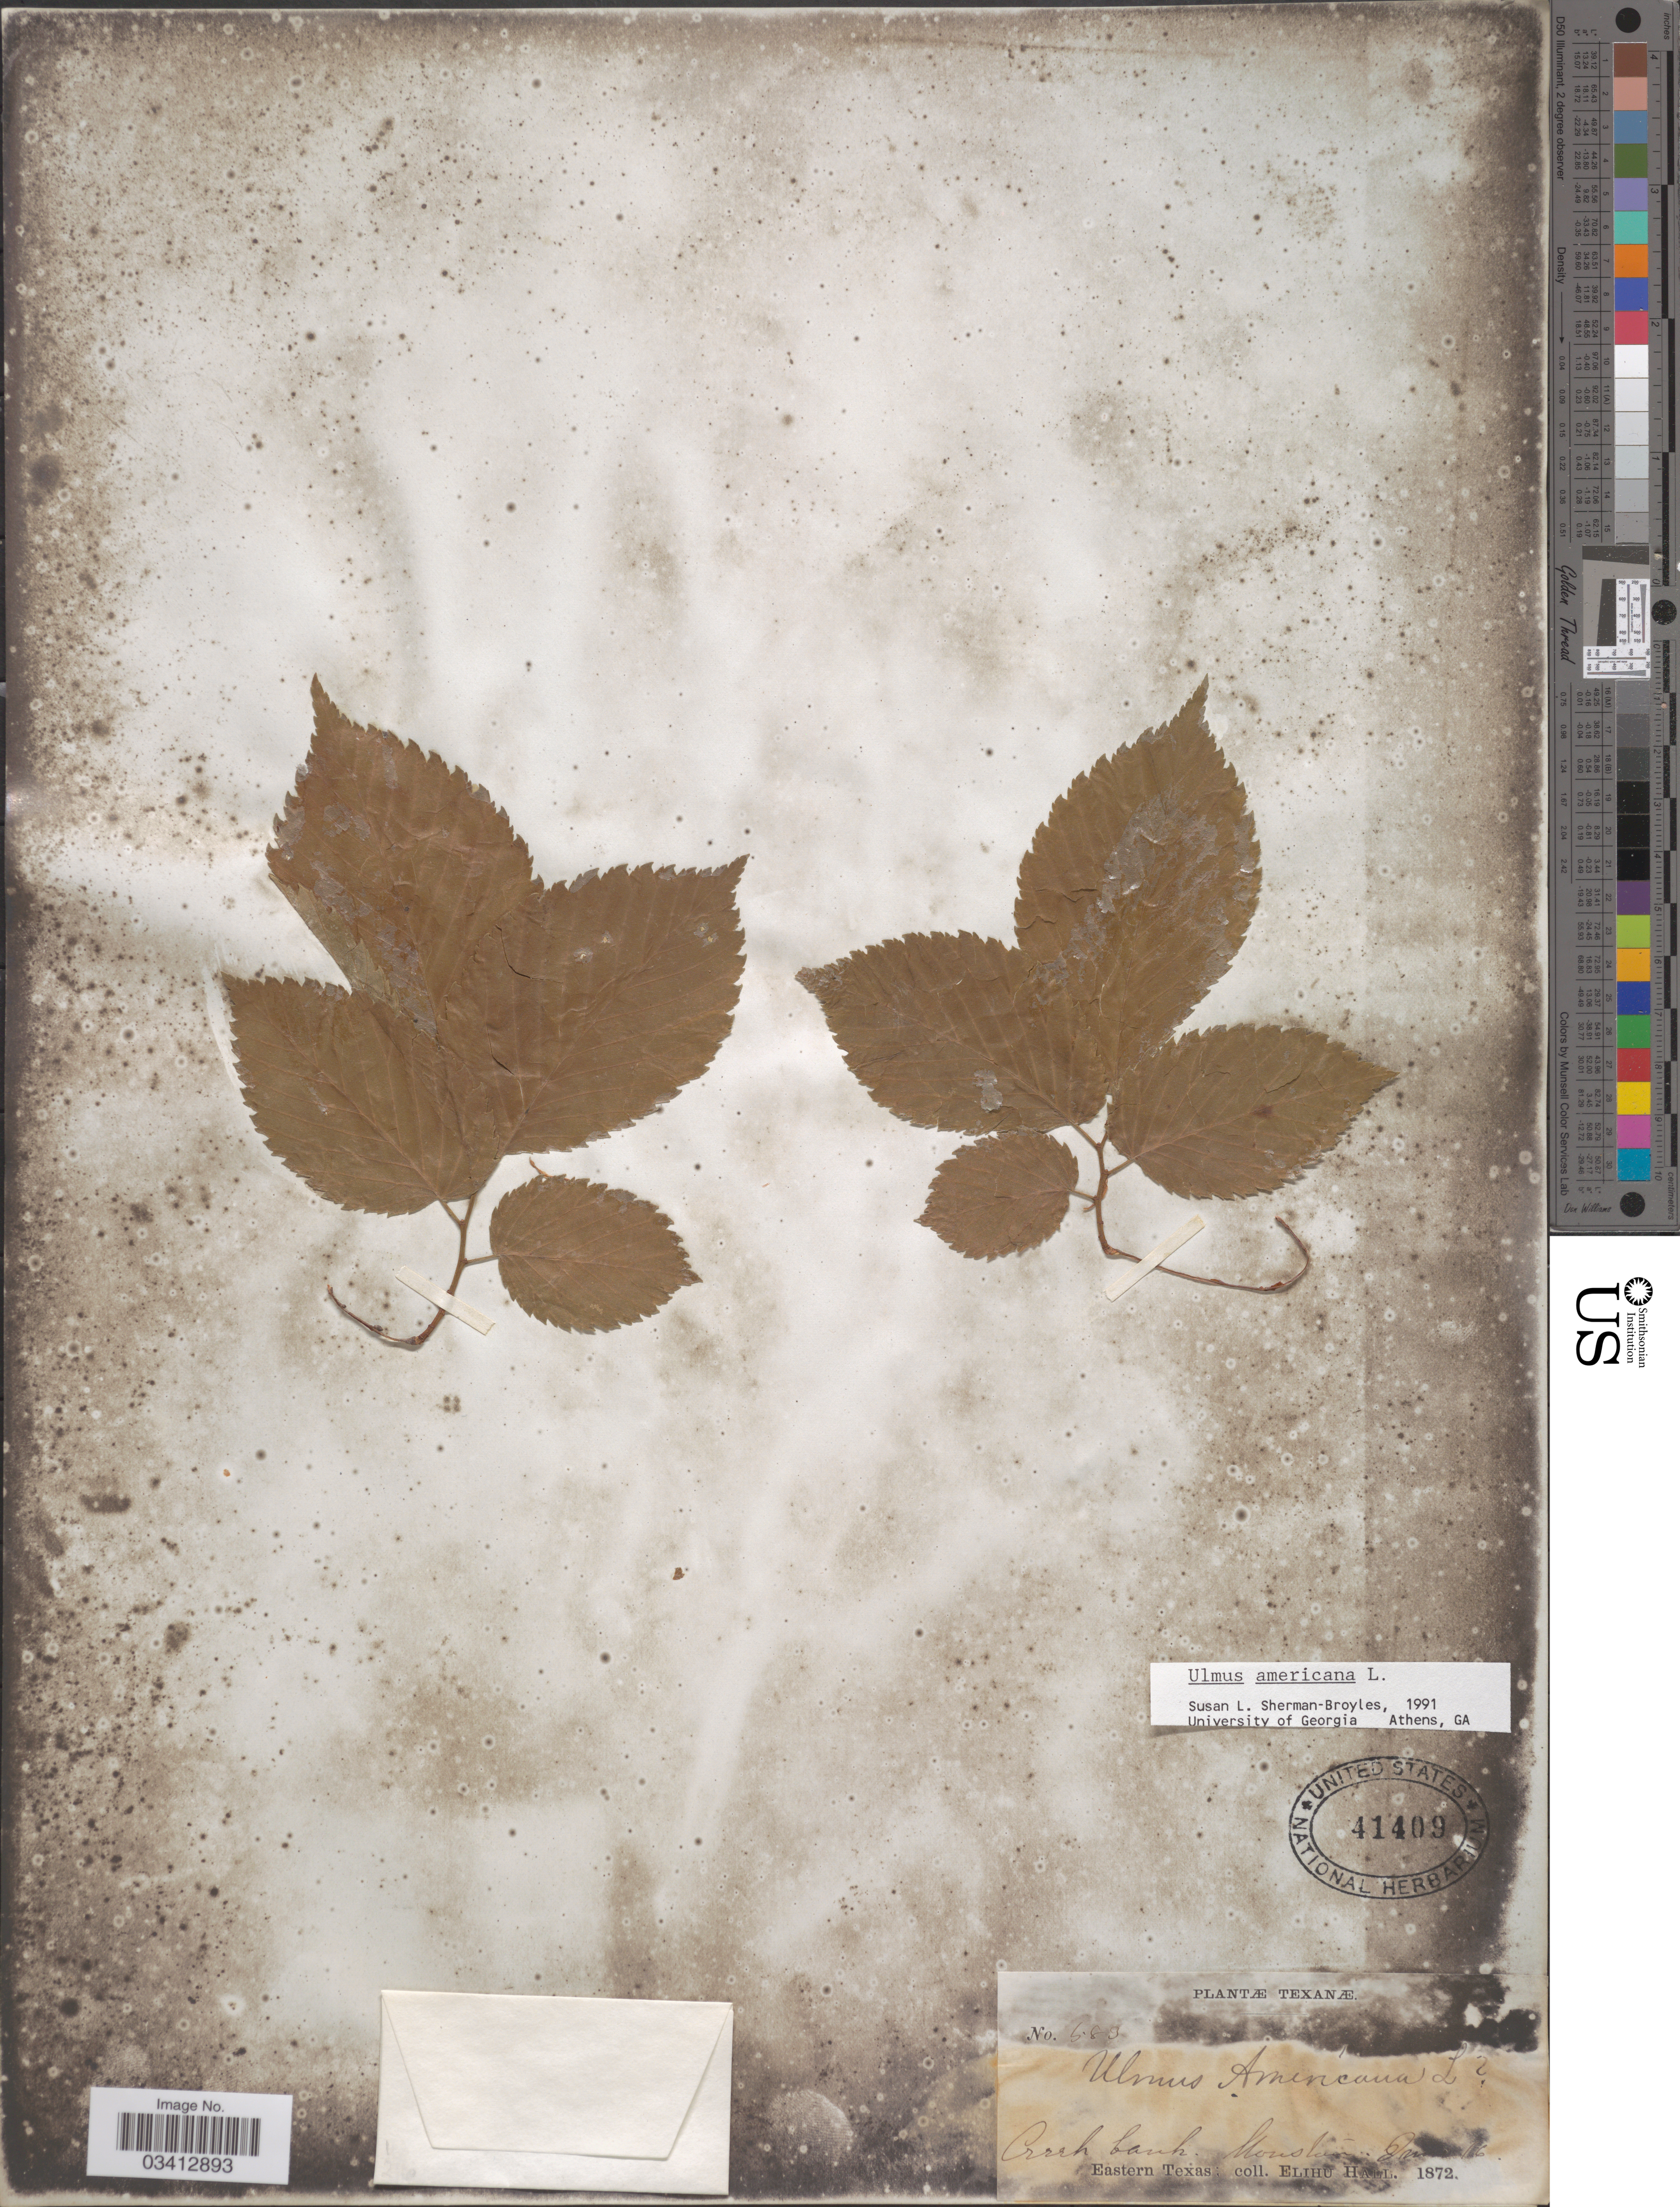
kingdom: Plantae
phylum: Tracheophyta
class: Magnoliopsida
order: Rosales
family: Ulmaceae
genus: Ulmus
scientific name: Ulmus americana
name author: L.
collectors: E. Hall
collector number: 583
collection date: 1872-06-16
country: United States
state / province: Texas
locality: Creek bank, Houston. Eastern Texas.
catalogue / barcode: US 41409